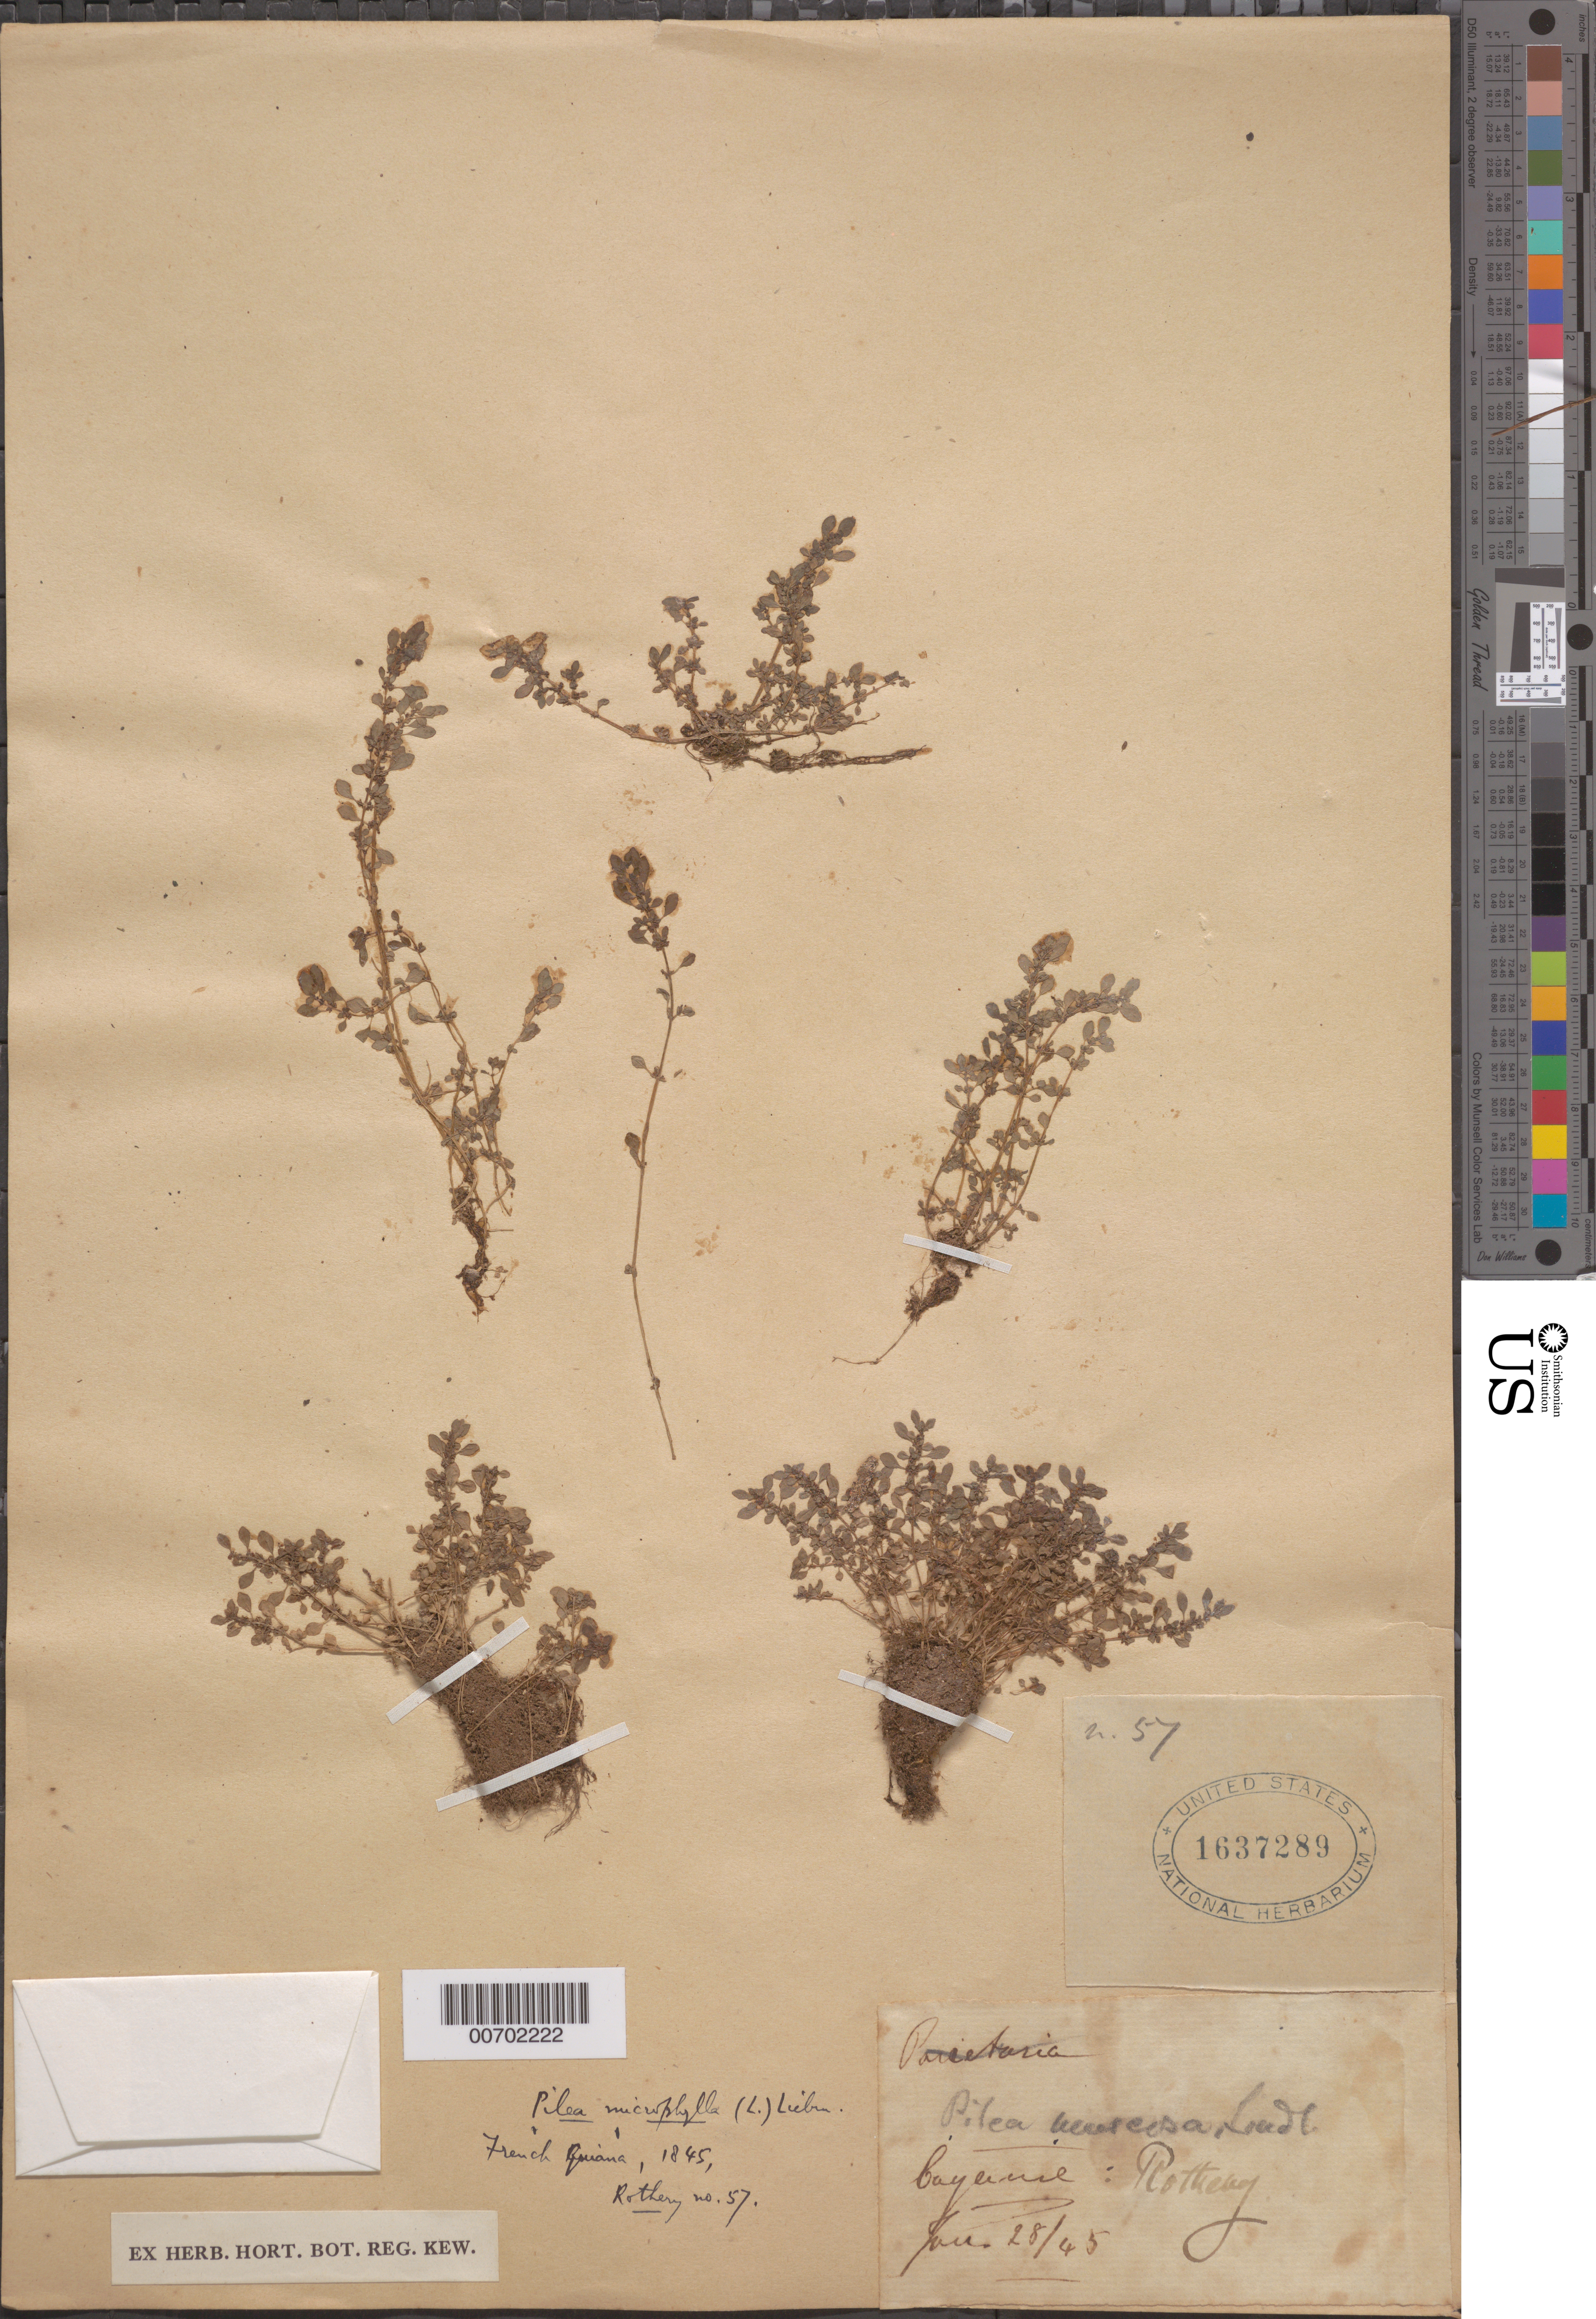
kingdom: Plantae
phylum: Tracheophyta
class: Magnoliopsida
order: Rosales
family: Urticaceae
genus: Pilea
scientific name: Pilea microphylla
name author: (L.) Liebm.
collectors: H. Rothery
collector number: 57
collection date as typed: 1845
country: French Guiana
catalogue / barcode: US 1637289